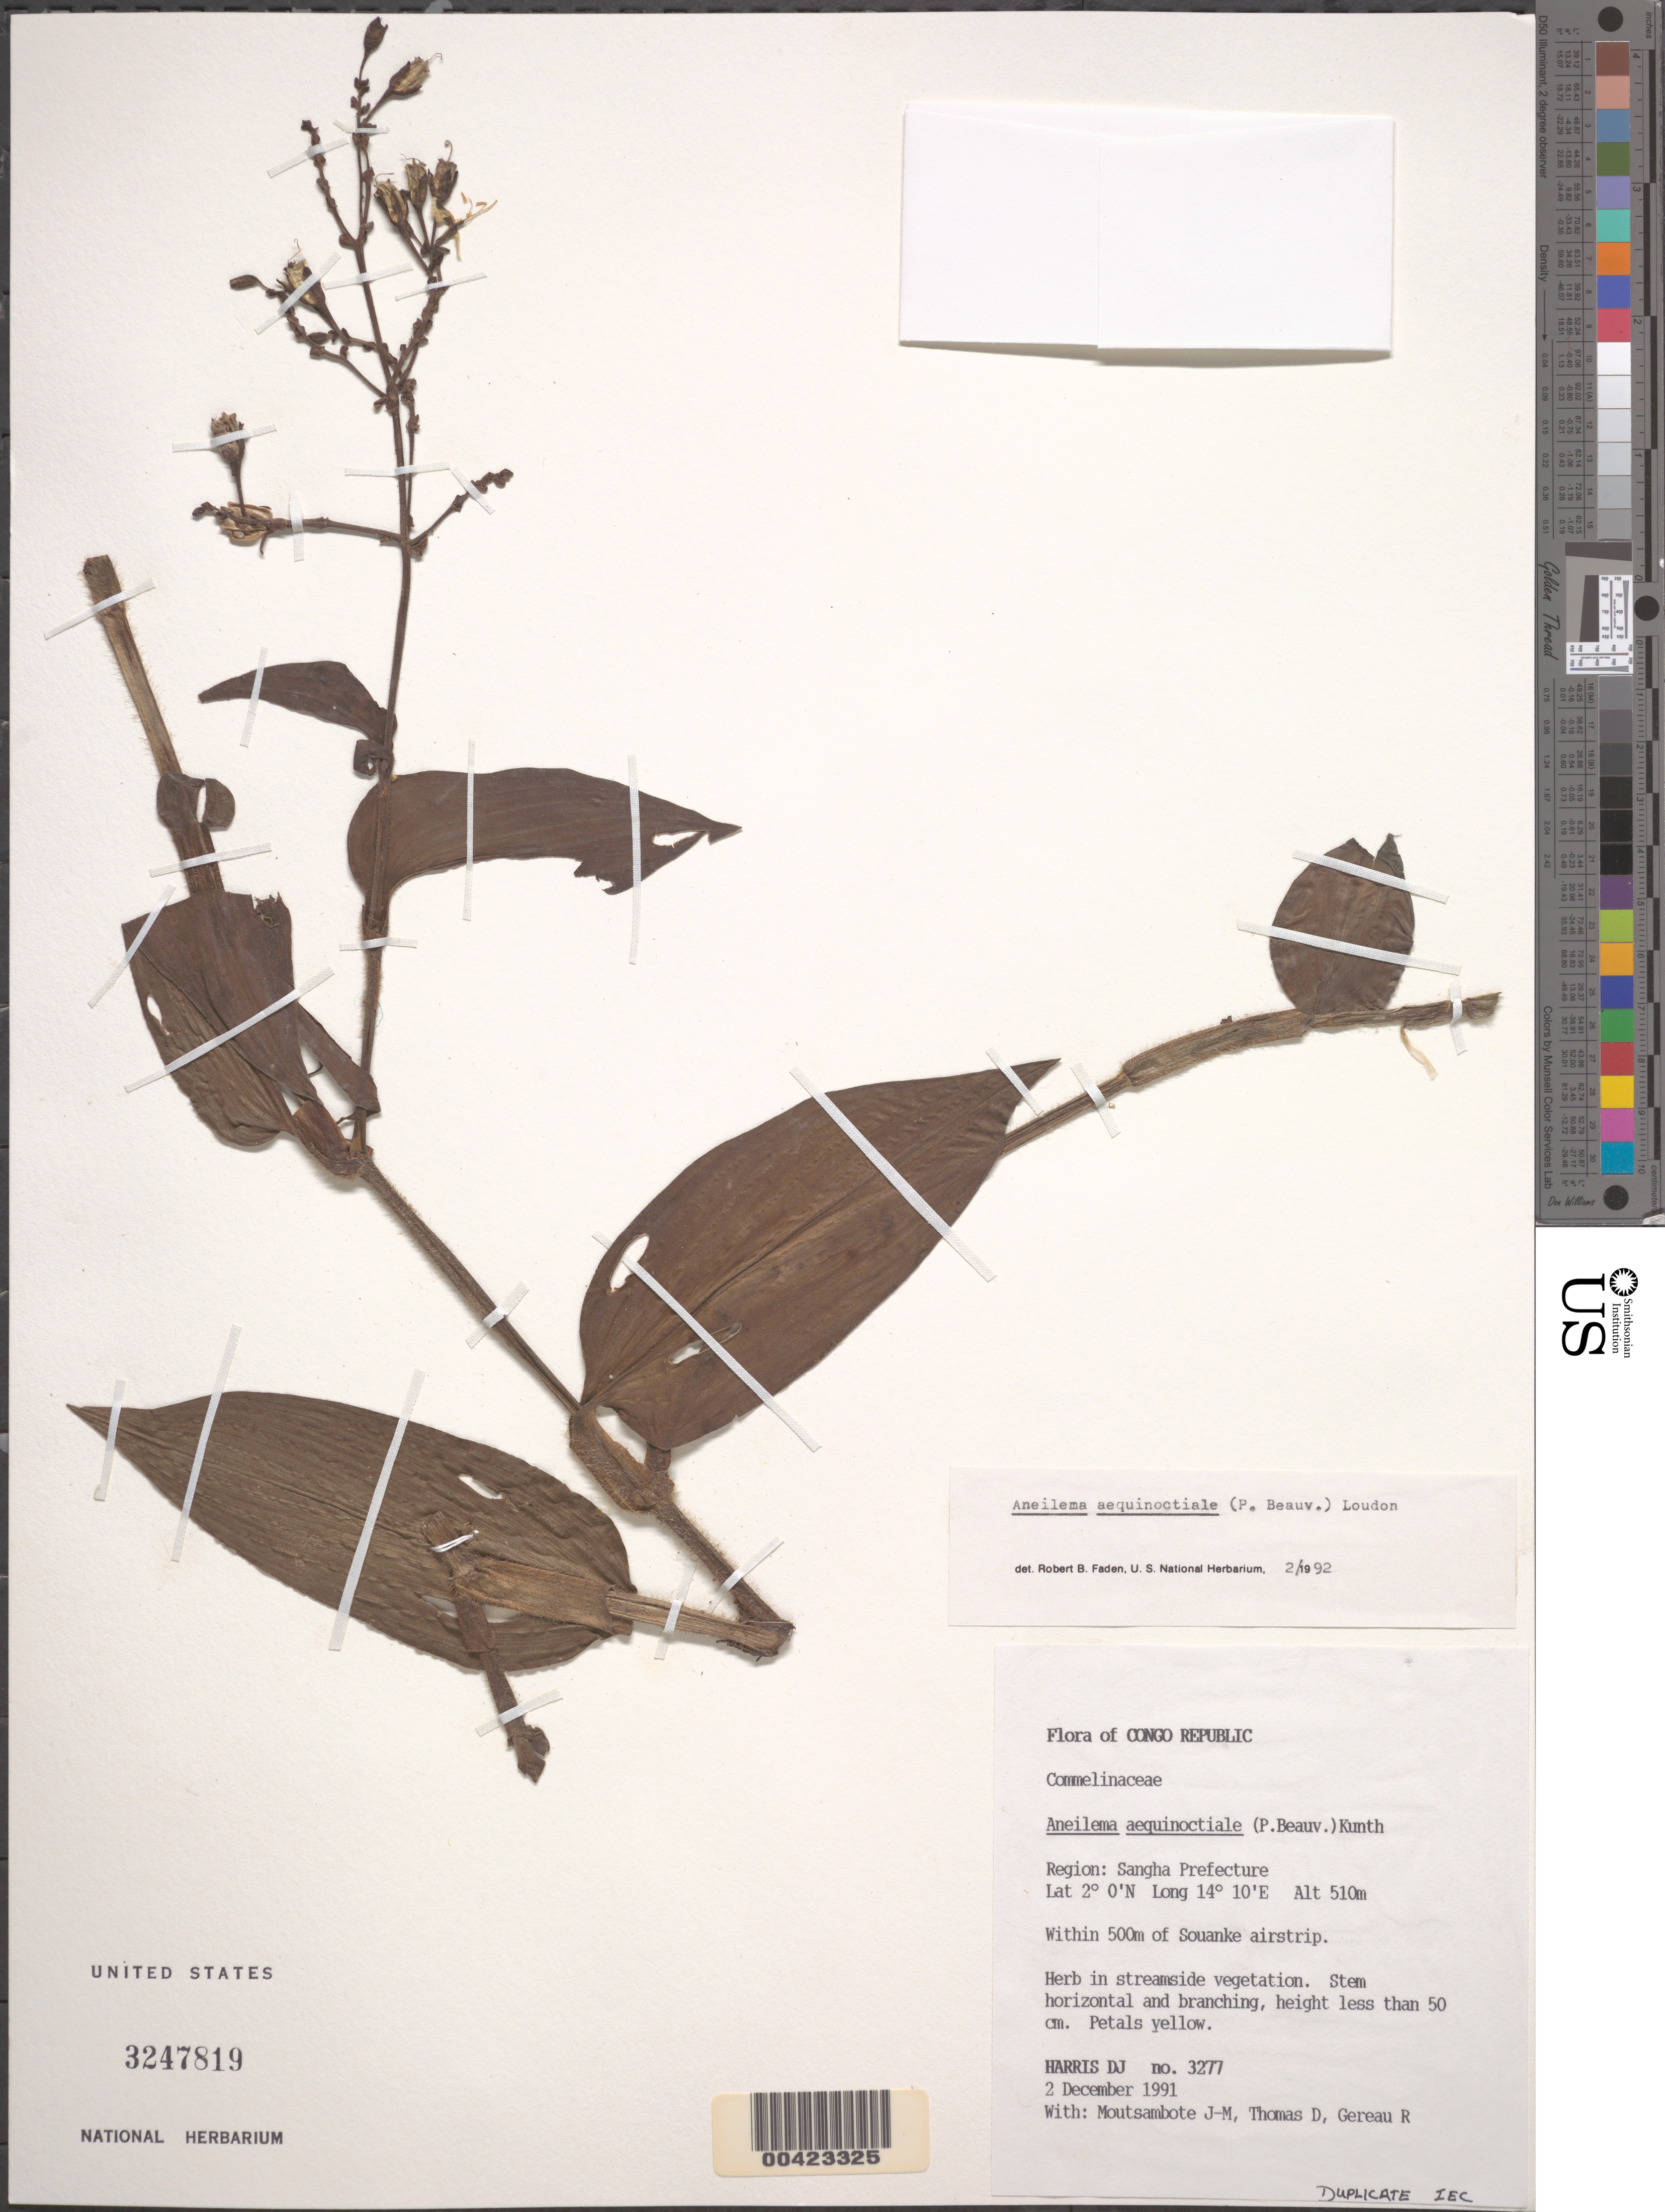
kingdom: Plantae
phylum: Tracheophyta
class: Liliopsida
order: Commelinales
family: Commelinaceae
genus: Aneilema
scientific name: Aneilema aequinoctiale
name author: (P. Beauv.) Loudon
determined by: Faden, Robert B., (US), Smithsonian Institution - National Museum of Natural History (UNITED STATES)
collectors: D. J. Harris, J. Moutsambote, D. Thomas & R. E. Gereau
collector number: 3277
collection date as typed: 02 Dec 1991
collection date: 1991-12-02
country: Congo, Republic of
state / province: Sangha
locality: Souanke airstrip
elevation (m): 500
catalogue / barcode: US 3247819